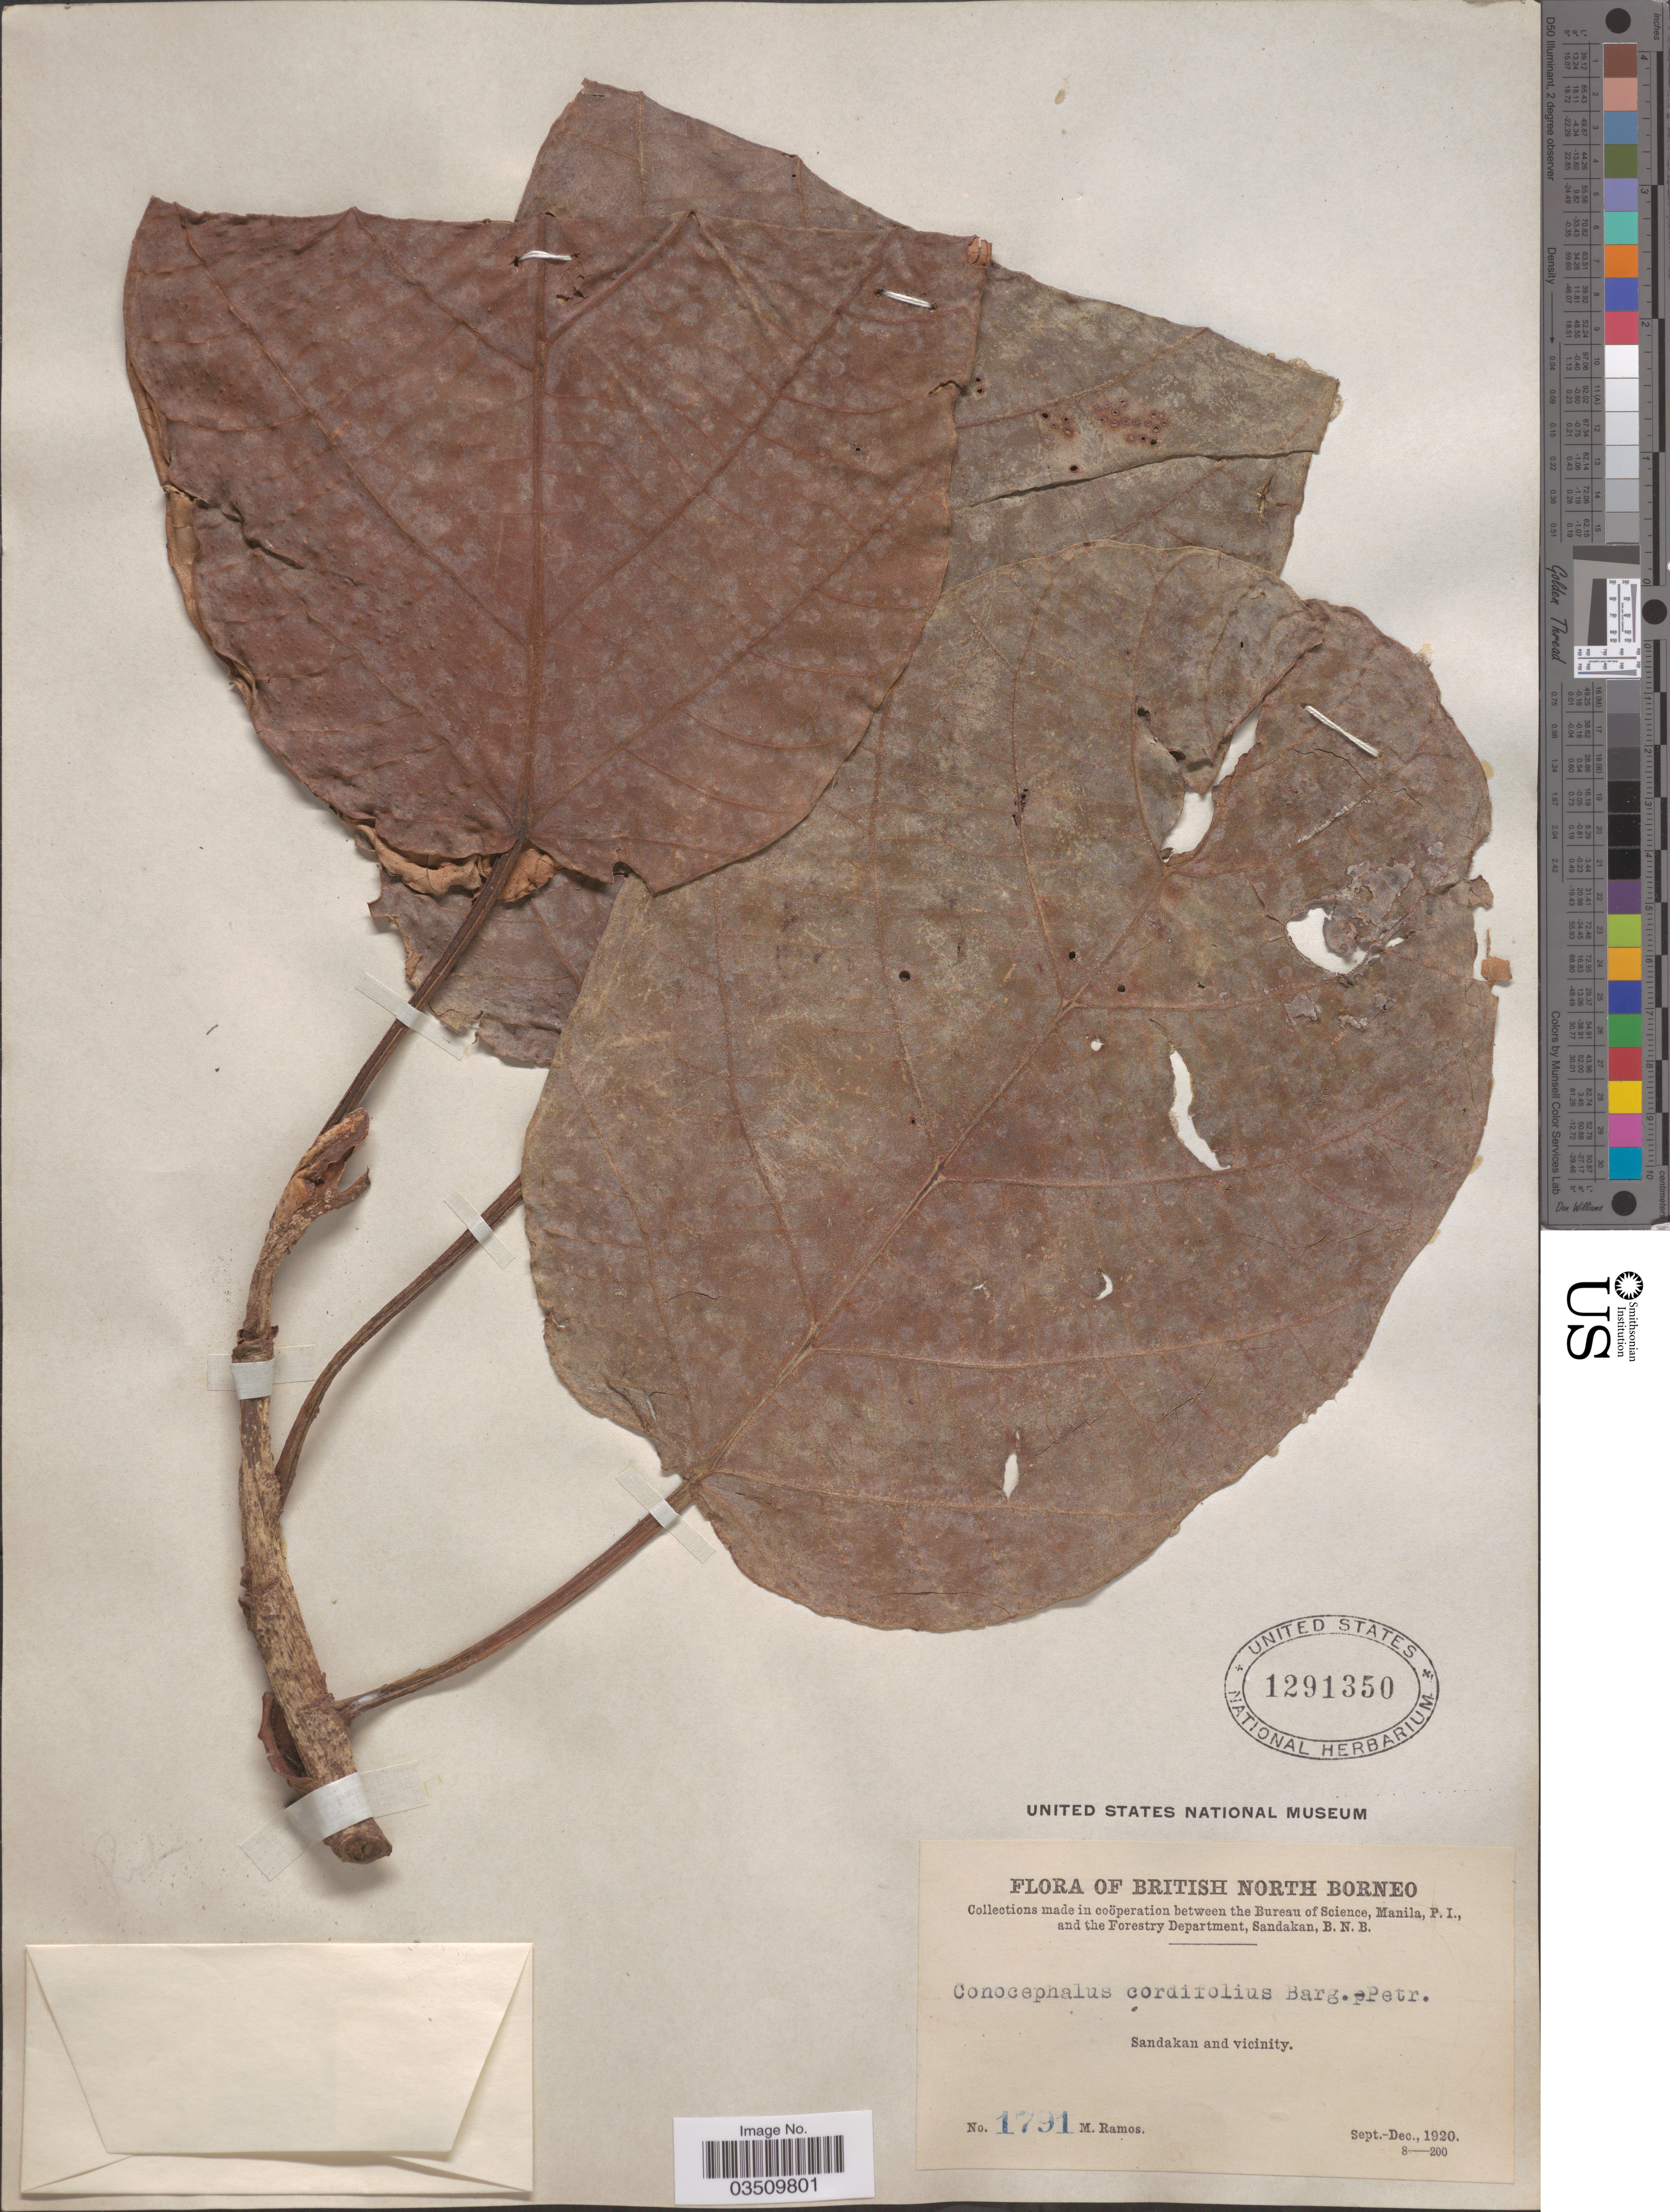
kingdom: Plantae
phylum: Tracheophyta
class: Magnoliopsida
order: Rosales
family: Urticaceae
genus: Poikilospermum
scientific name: Poikilospermum cordifolium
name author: (Barg.-Petr.) Merr.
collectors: M. Ramos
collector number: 1791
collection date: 1920-09/1920-12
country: Malaysia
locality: British North Borneo. Sandakan and vicinity.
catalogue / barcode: US 1291350